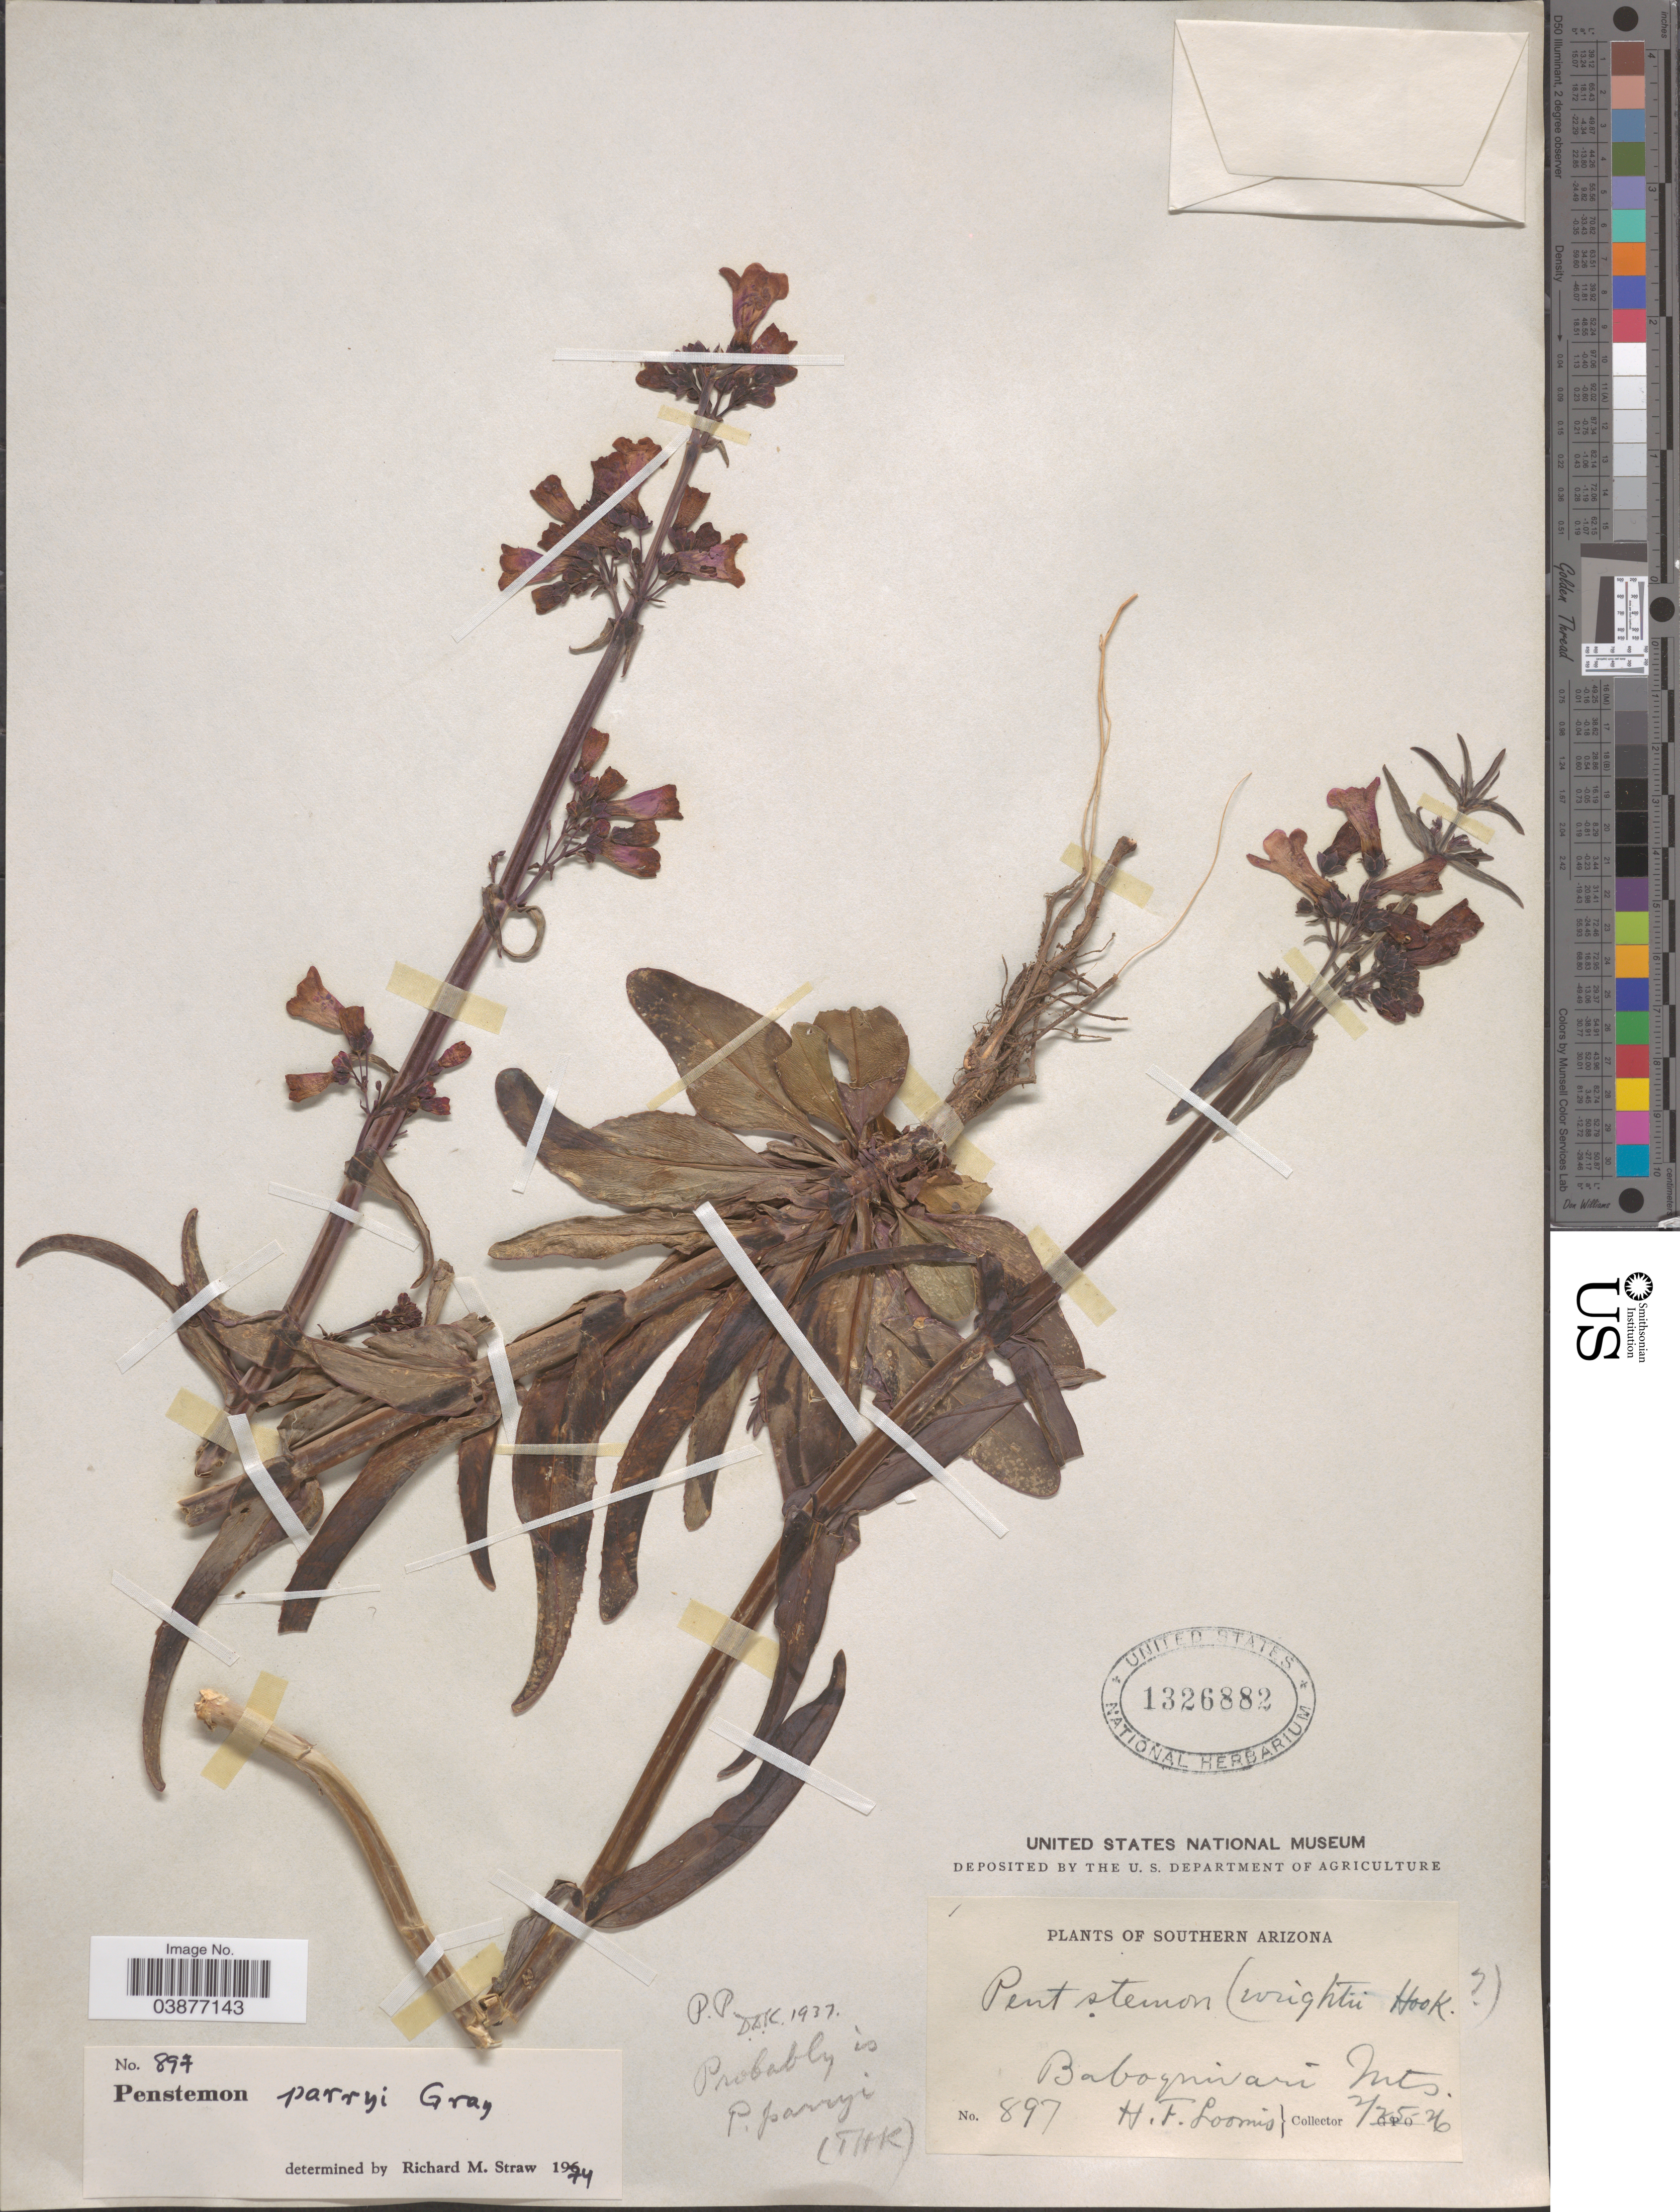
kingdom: Plantae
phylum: Tracheophyta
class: Magnoliopsida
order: Lamiales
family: Plantaginaceae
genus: Penstemon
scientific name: Penstemon parryi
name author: A. Gray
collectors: H. F. Loomis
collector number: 897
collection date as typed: Transcribed d/m/y: 25/2/26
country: United States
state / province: Arizona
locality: Southern Arizona. Baboquivari Mts.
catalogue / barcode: US 1326882